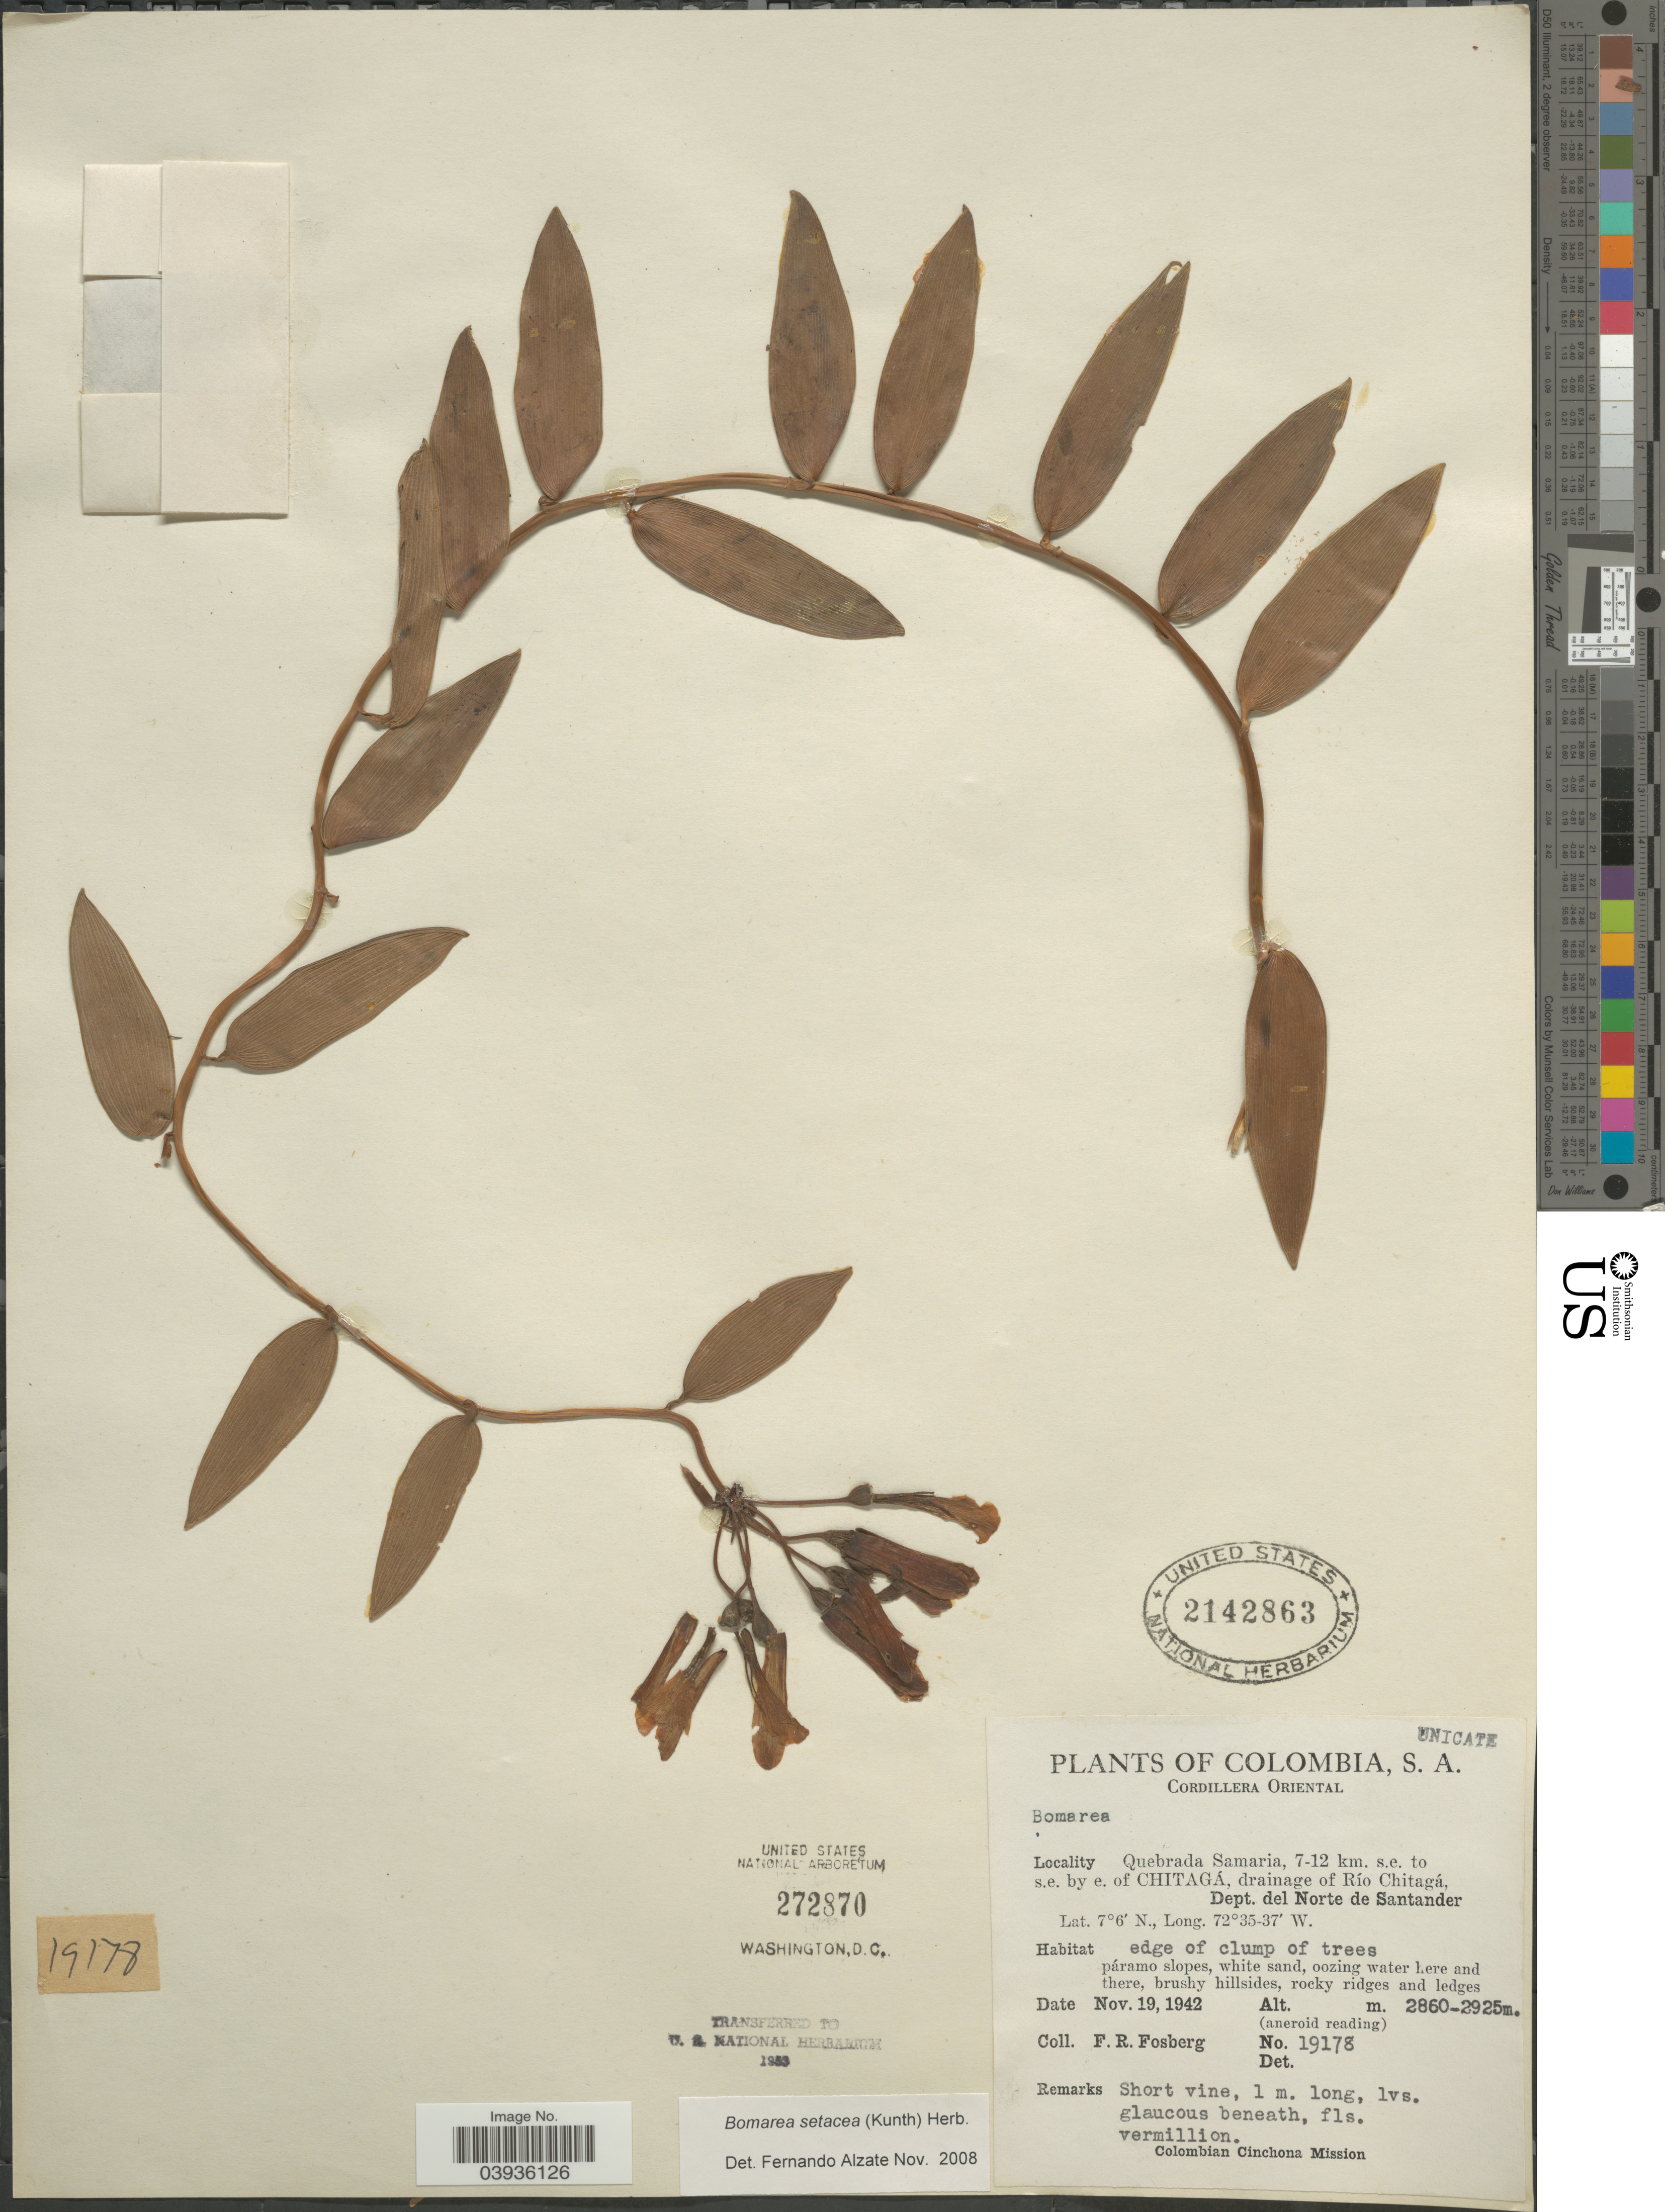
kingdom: Plantae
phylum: Tracheophyta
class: Liliopsida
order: Liliales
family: Alstroemeriaceae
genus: Bomarea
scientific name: Bomarea setacea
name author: (Ruiz & Pav.) Herb.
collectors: F. R. Fosberg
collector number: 19178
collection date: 1942-11-19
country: Colombia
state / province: Norte de Santander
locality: Cordillera Oriental. Quebrada Samaria, 7-12 km. s. e. to s.e. by e. of Chitagá, drainage of Río Chitagá, Dept. del Norte de Santander.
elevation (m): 2860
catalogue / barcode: US 2142863